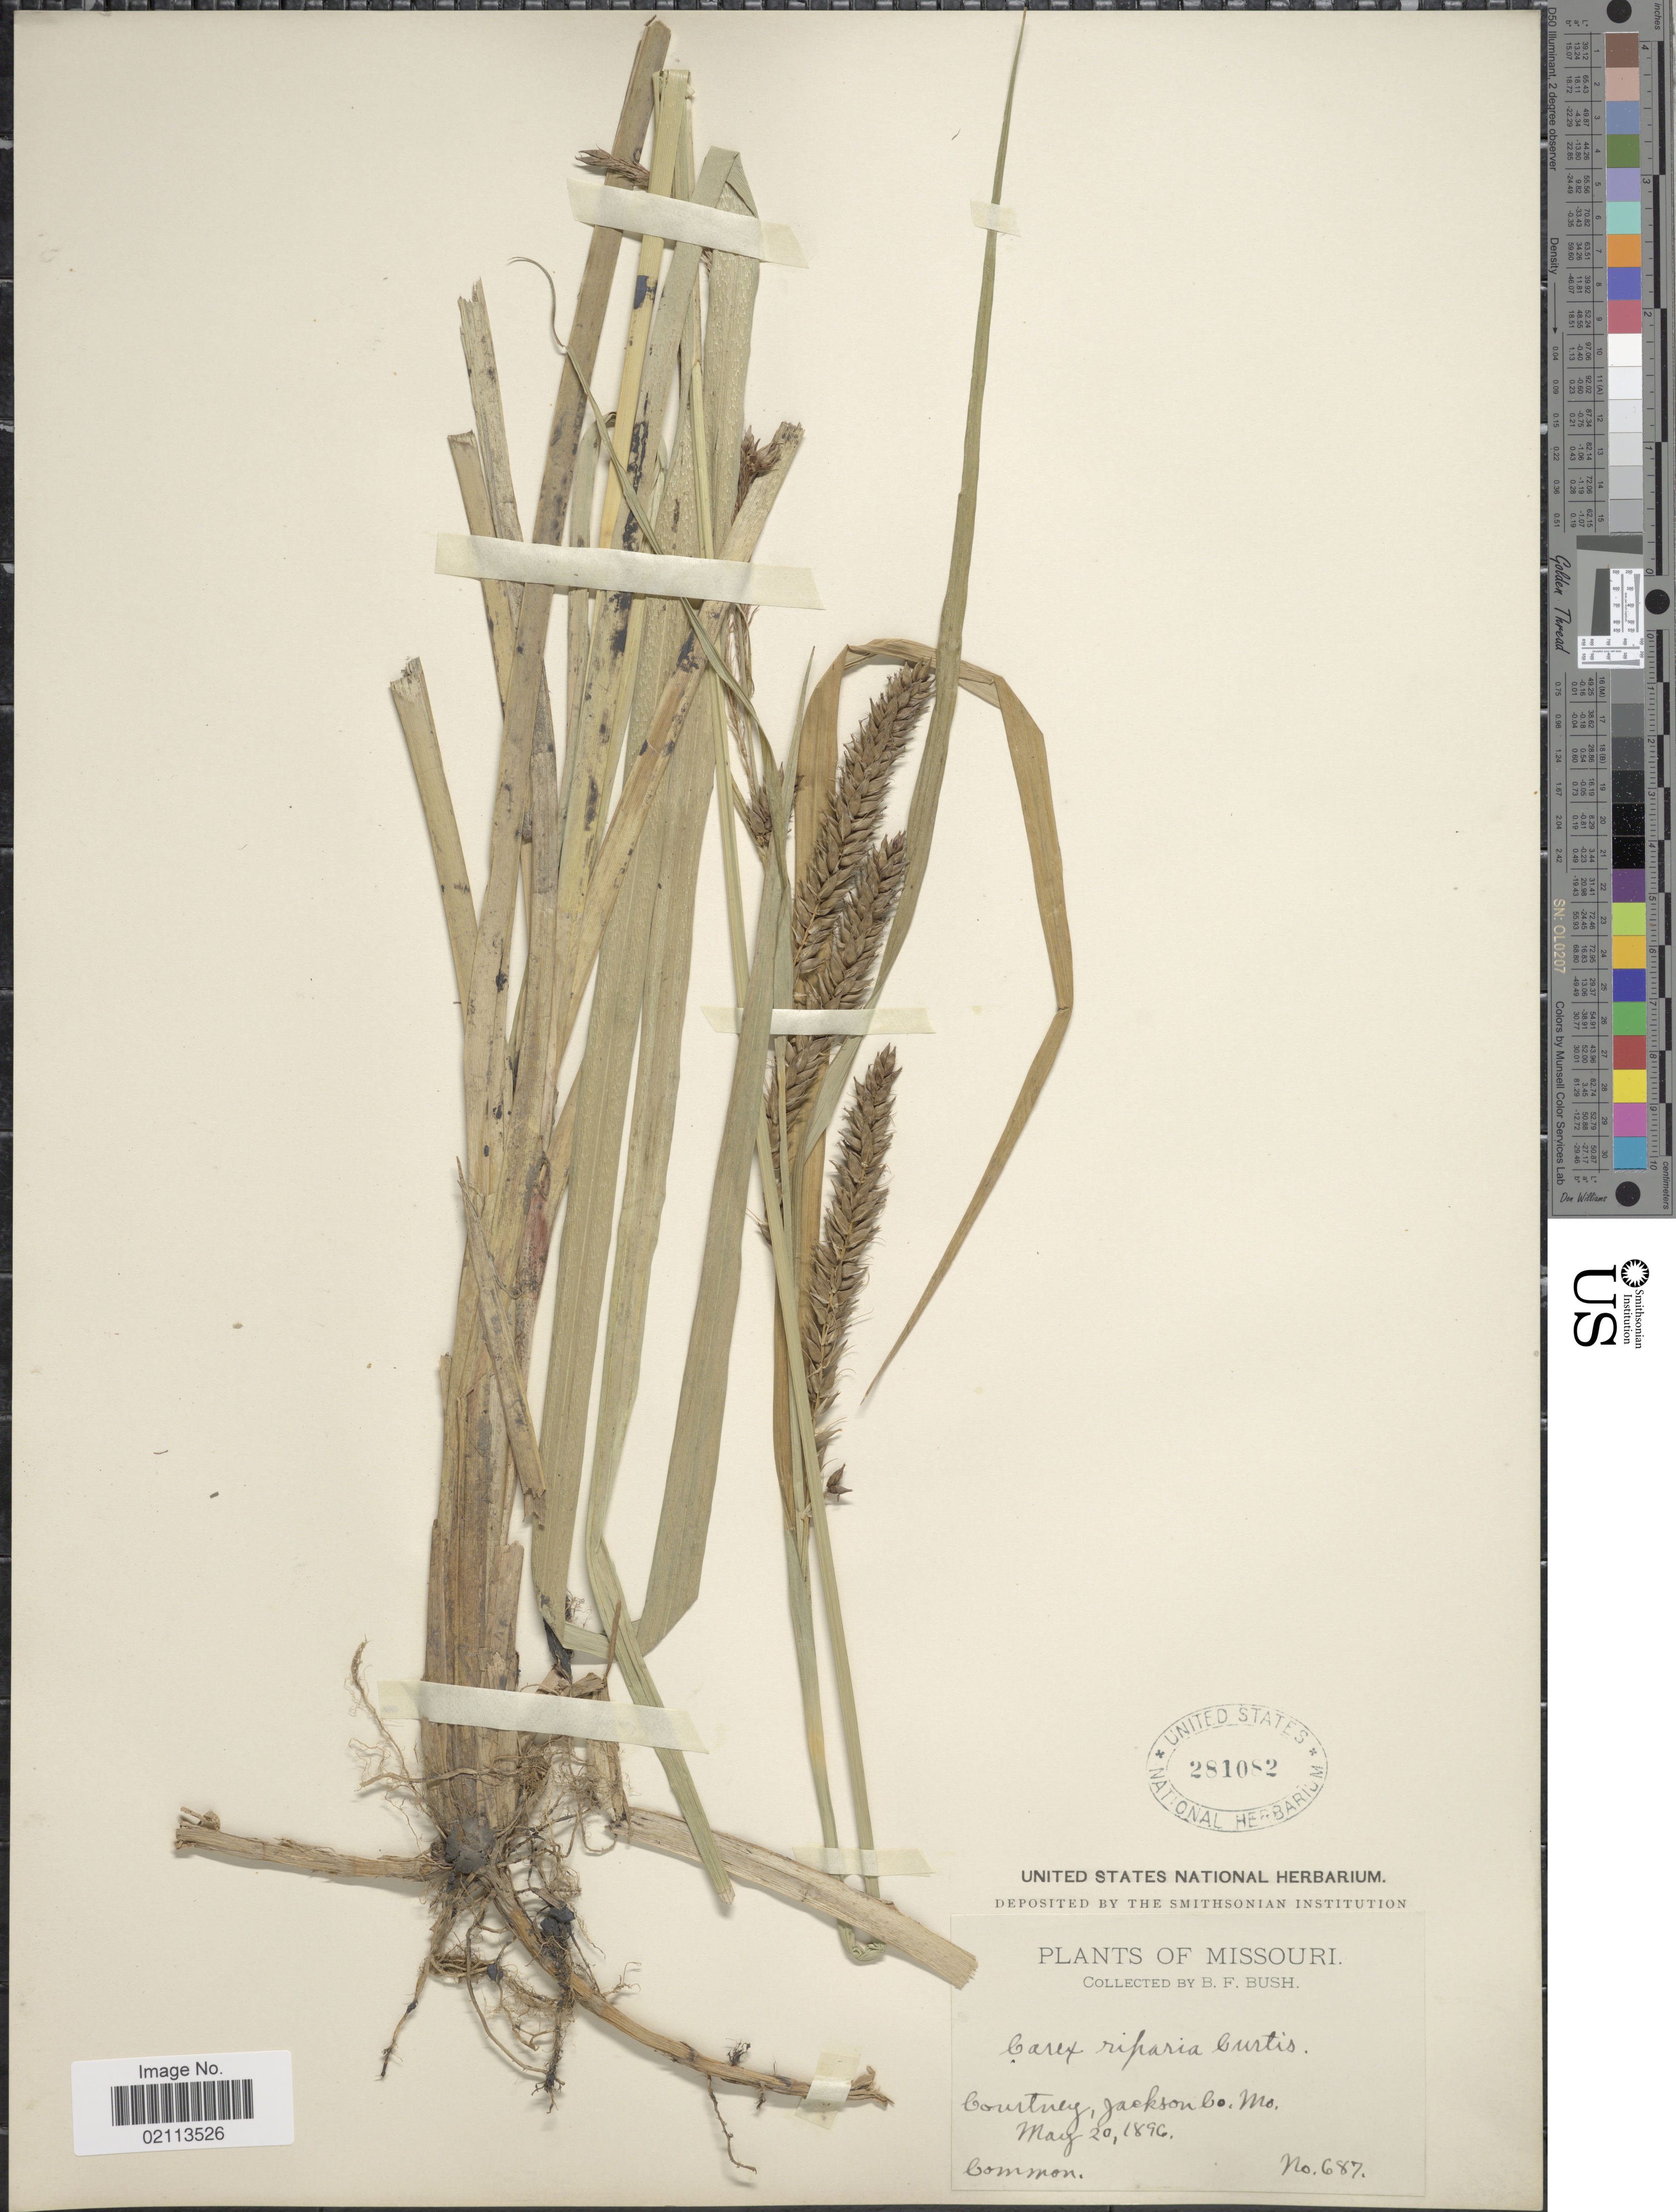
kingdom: Plantae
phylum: Tracheophyta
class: Liliopsida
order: Poales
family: Cyperaceae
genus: Carex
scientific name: Carex hyalinolepis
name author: Steud.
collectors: B. F. Bush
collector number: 687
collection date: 1896-05-20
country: United States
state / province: Missouri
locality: Courtney, Jackson Co, Common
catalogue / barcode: US 281082